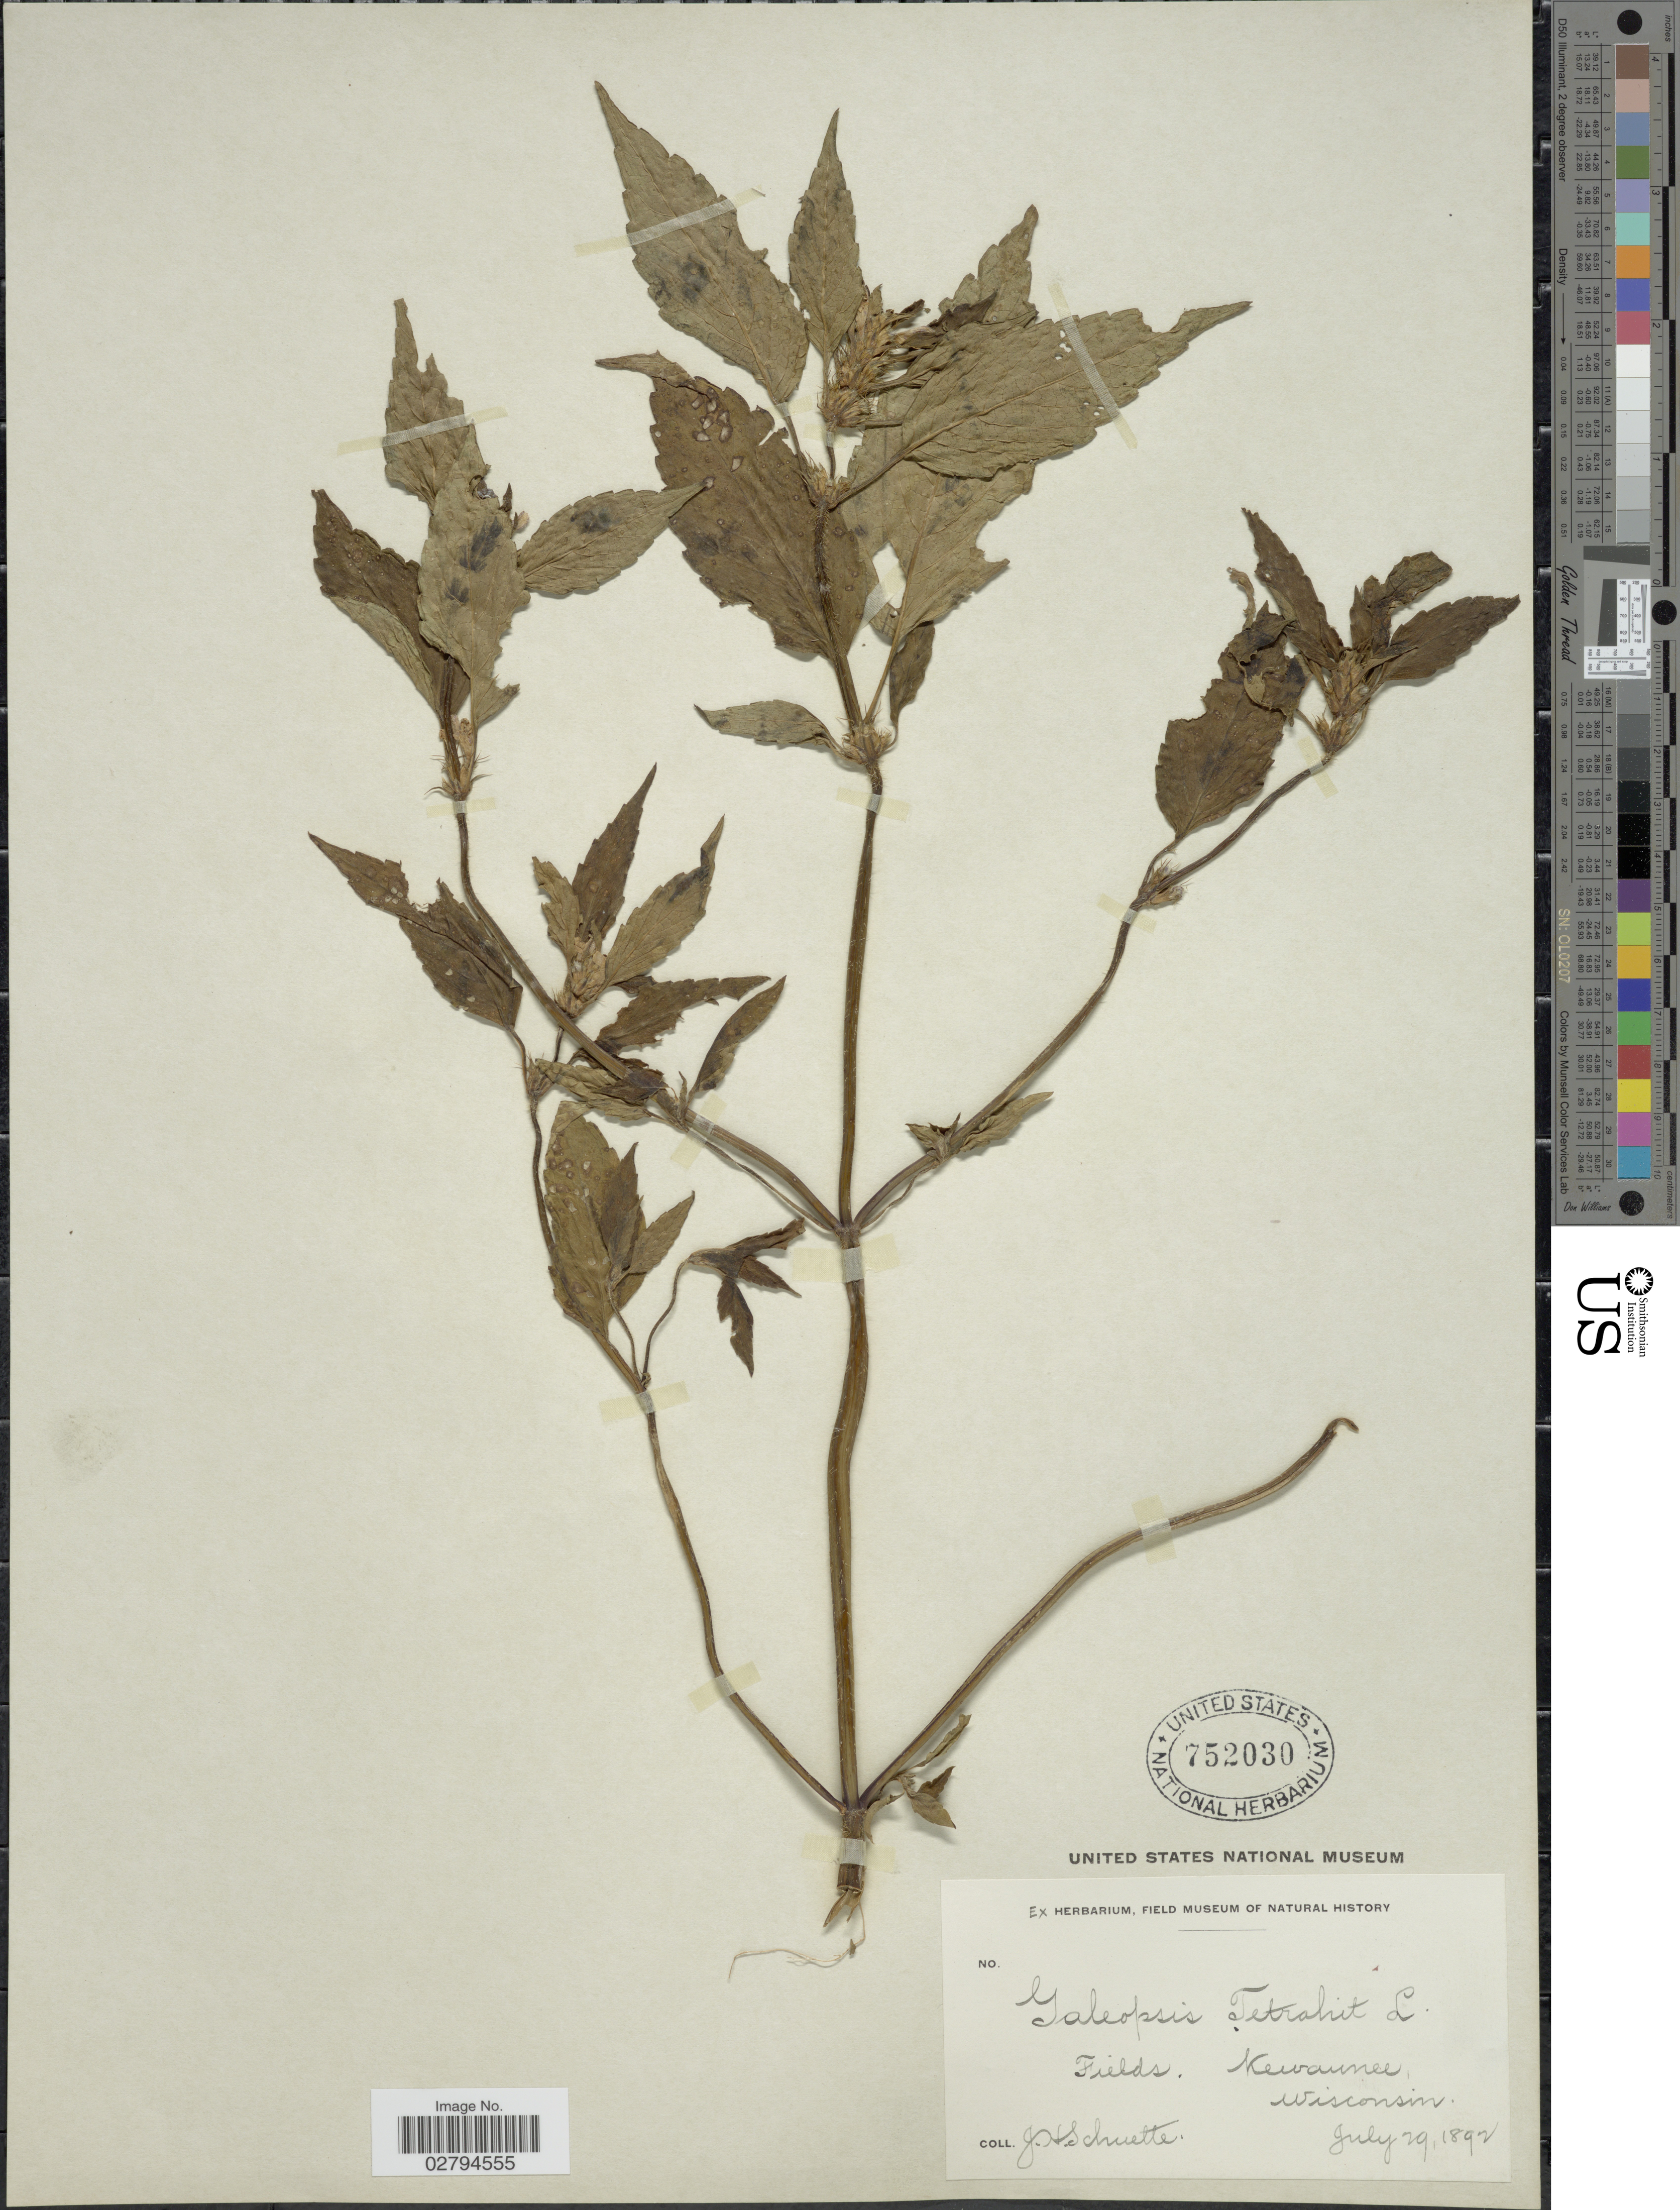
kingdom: Plantae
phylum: Tracheophyta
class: Magnoliopsida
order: Lamiales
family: Lamiaceae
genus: Galeopsis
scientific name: Galeopsis tetrahit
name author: L.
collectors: J. H. Schuette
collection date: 1892-07-29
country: United States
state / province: Wisconsin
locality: Kewaunee.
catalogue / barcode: US 752030